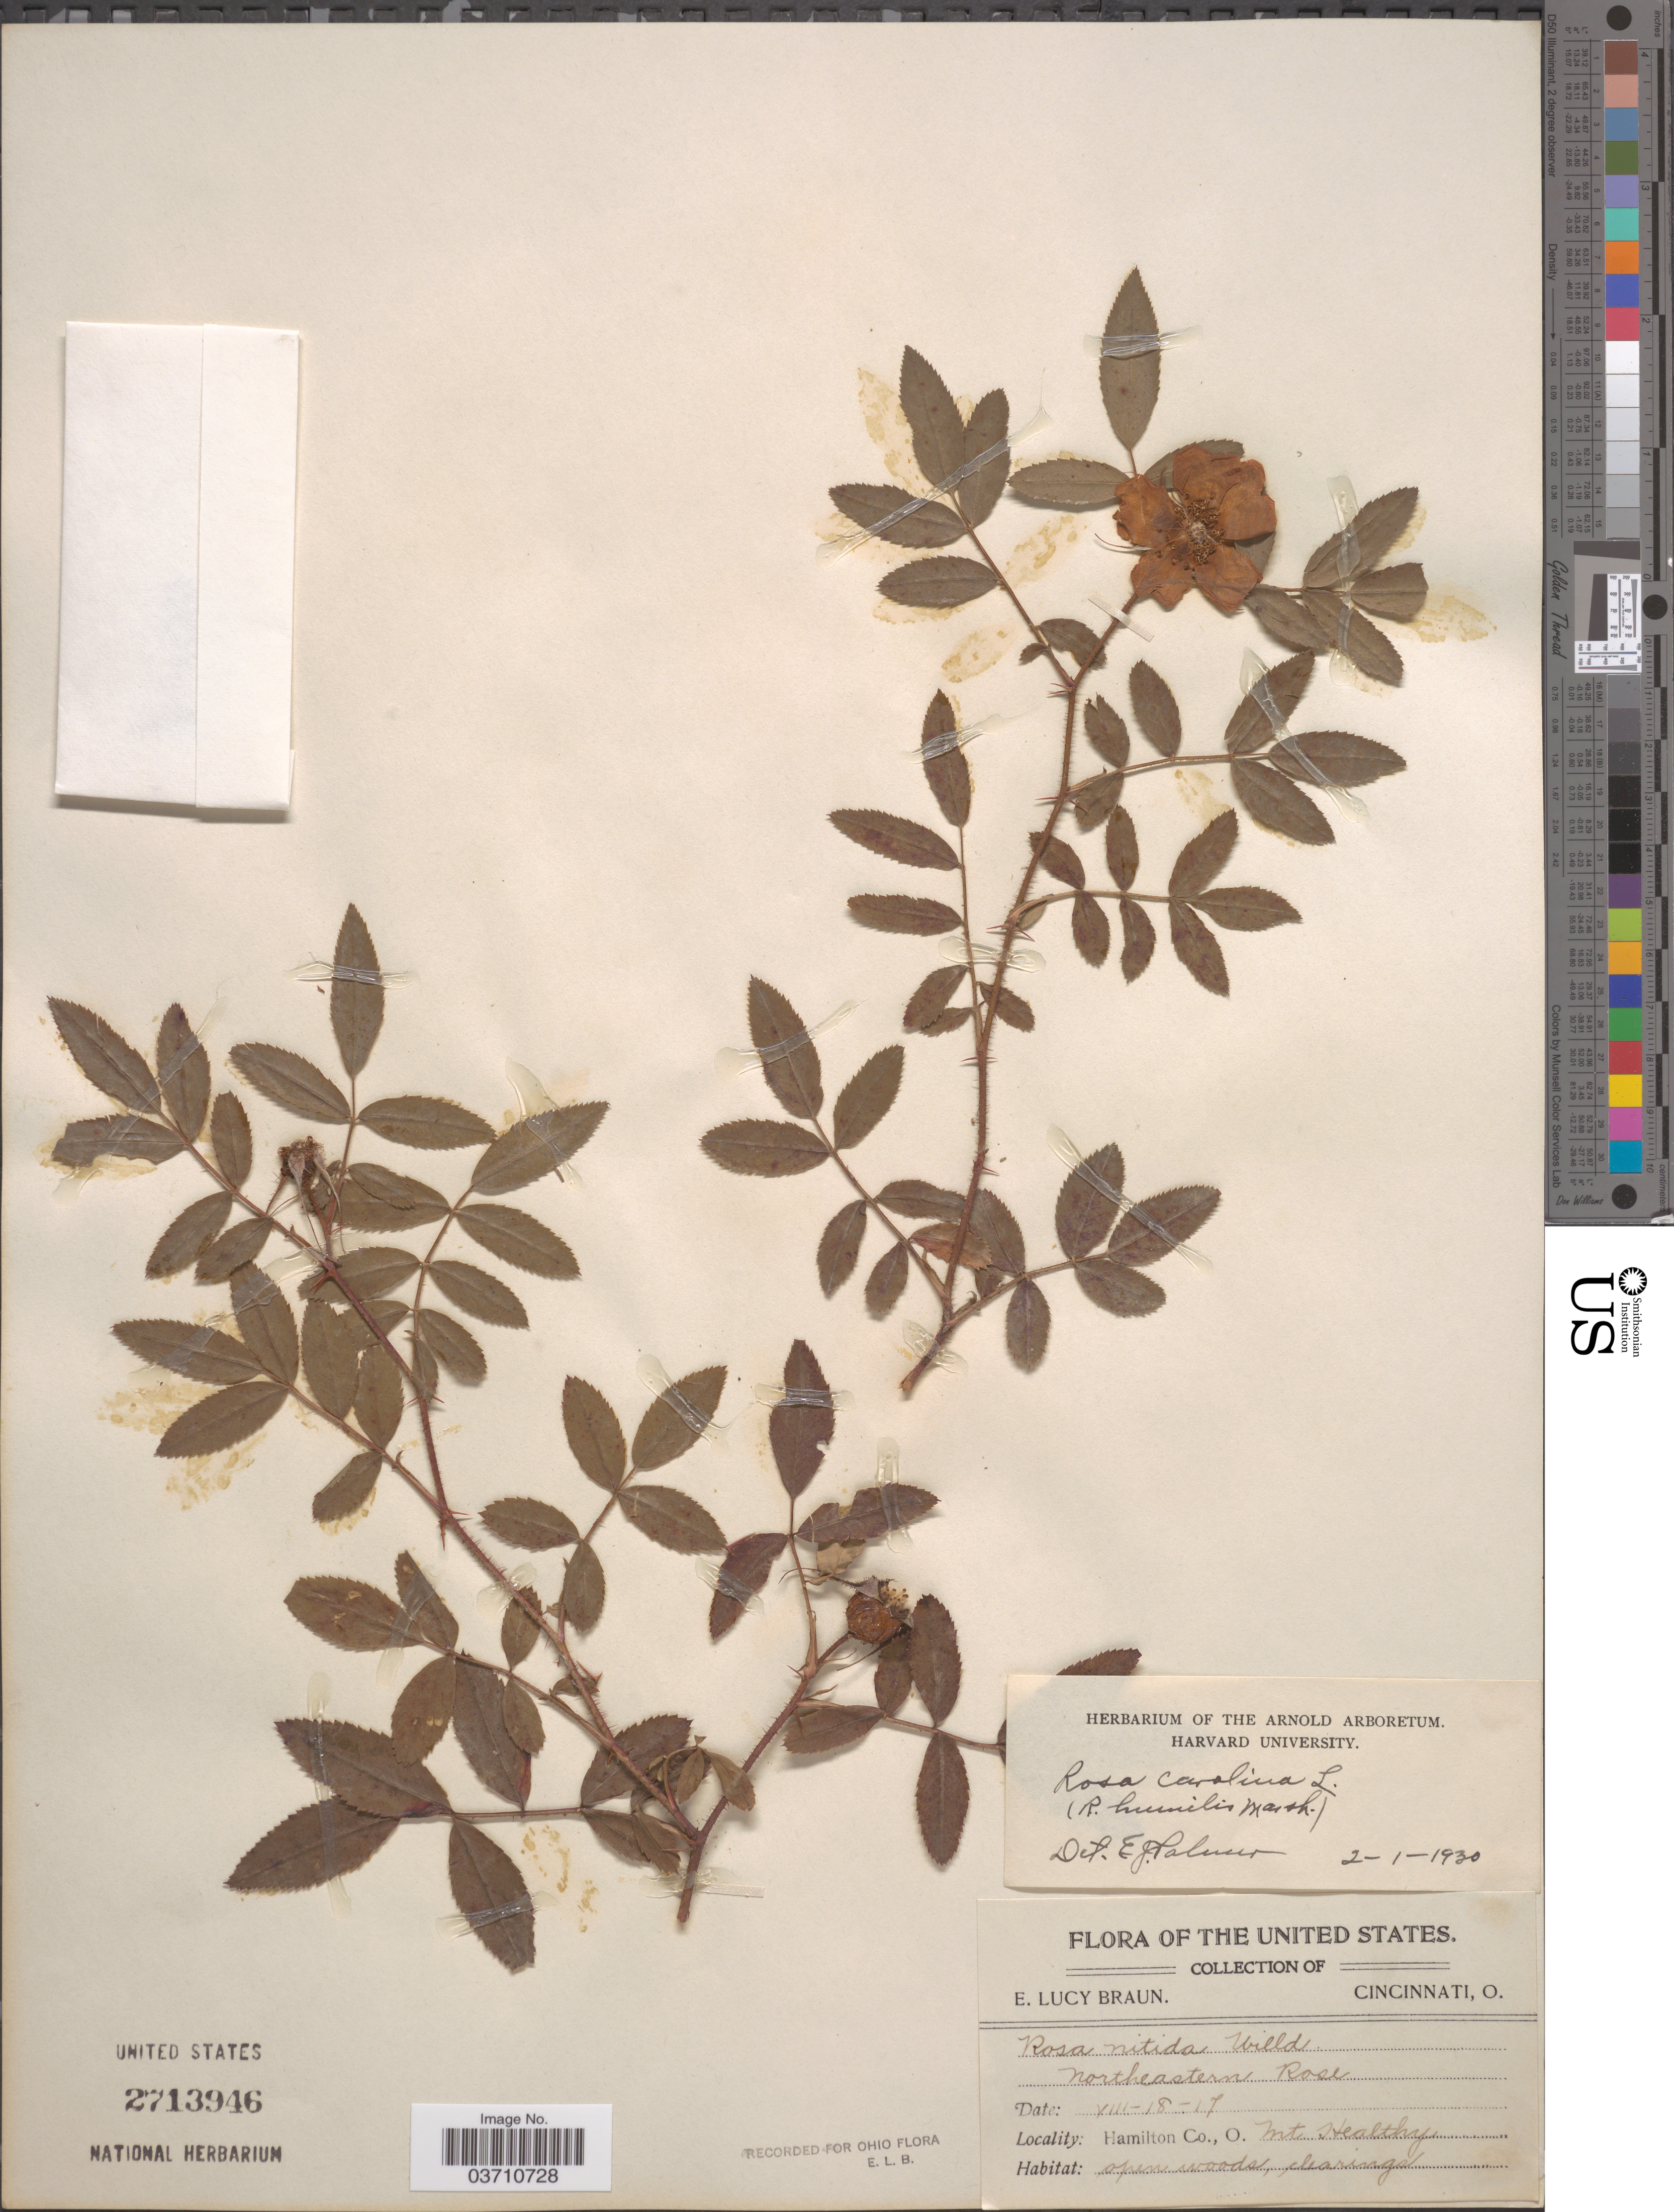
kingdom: Plantae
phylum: Tracheophyta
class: Magnoliopsida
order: Rosales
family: Rosaceae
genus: Rosa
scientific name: Rosa carolina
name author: L.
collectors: E. L. Braun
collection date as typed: Transcribed d/m/y: 18/8/17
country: United States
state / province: Ohio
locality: Hamilton Co. Mt. Healthy.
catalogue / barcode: US 2713946